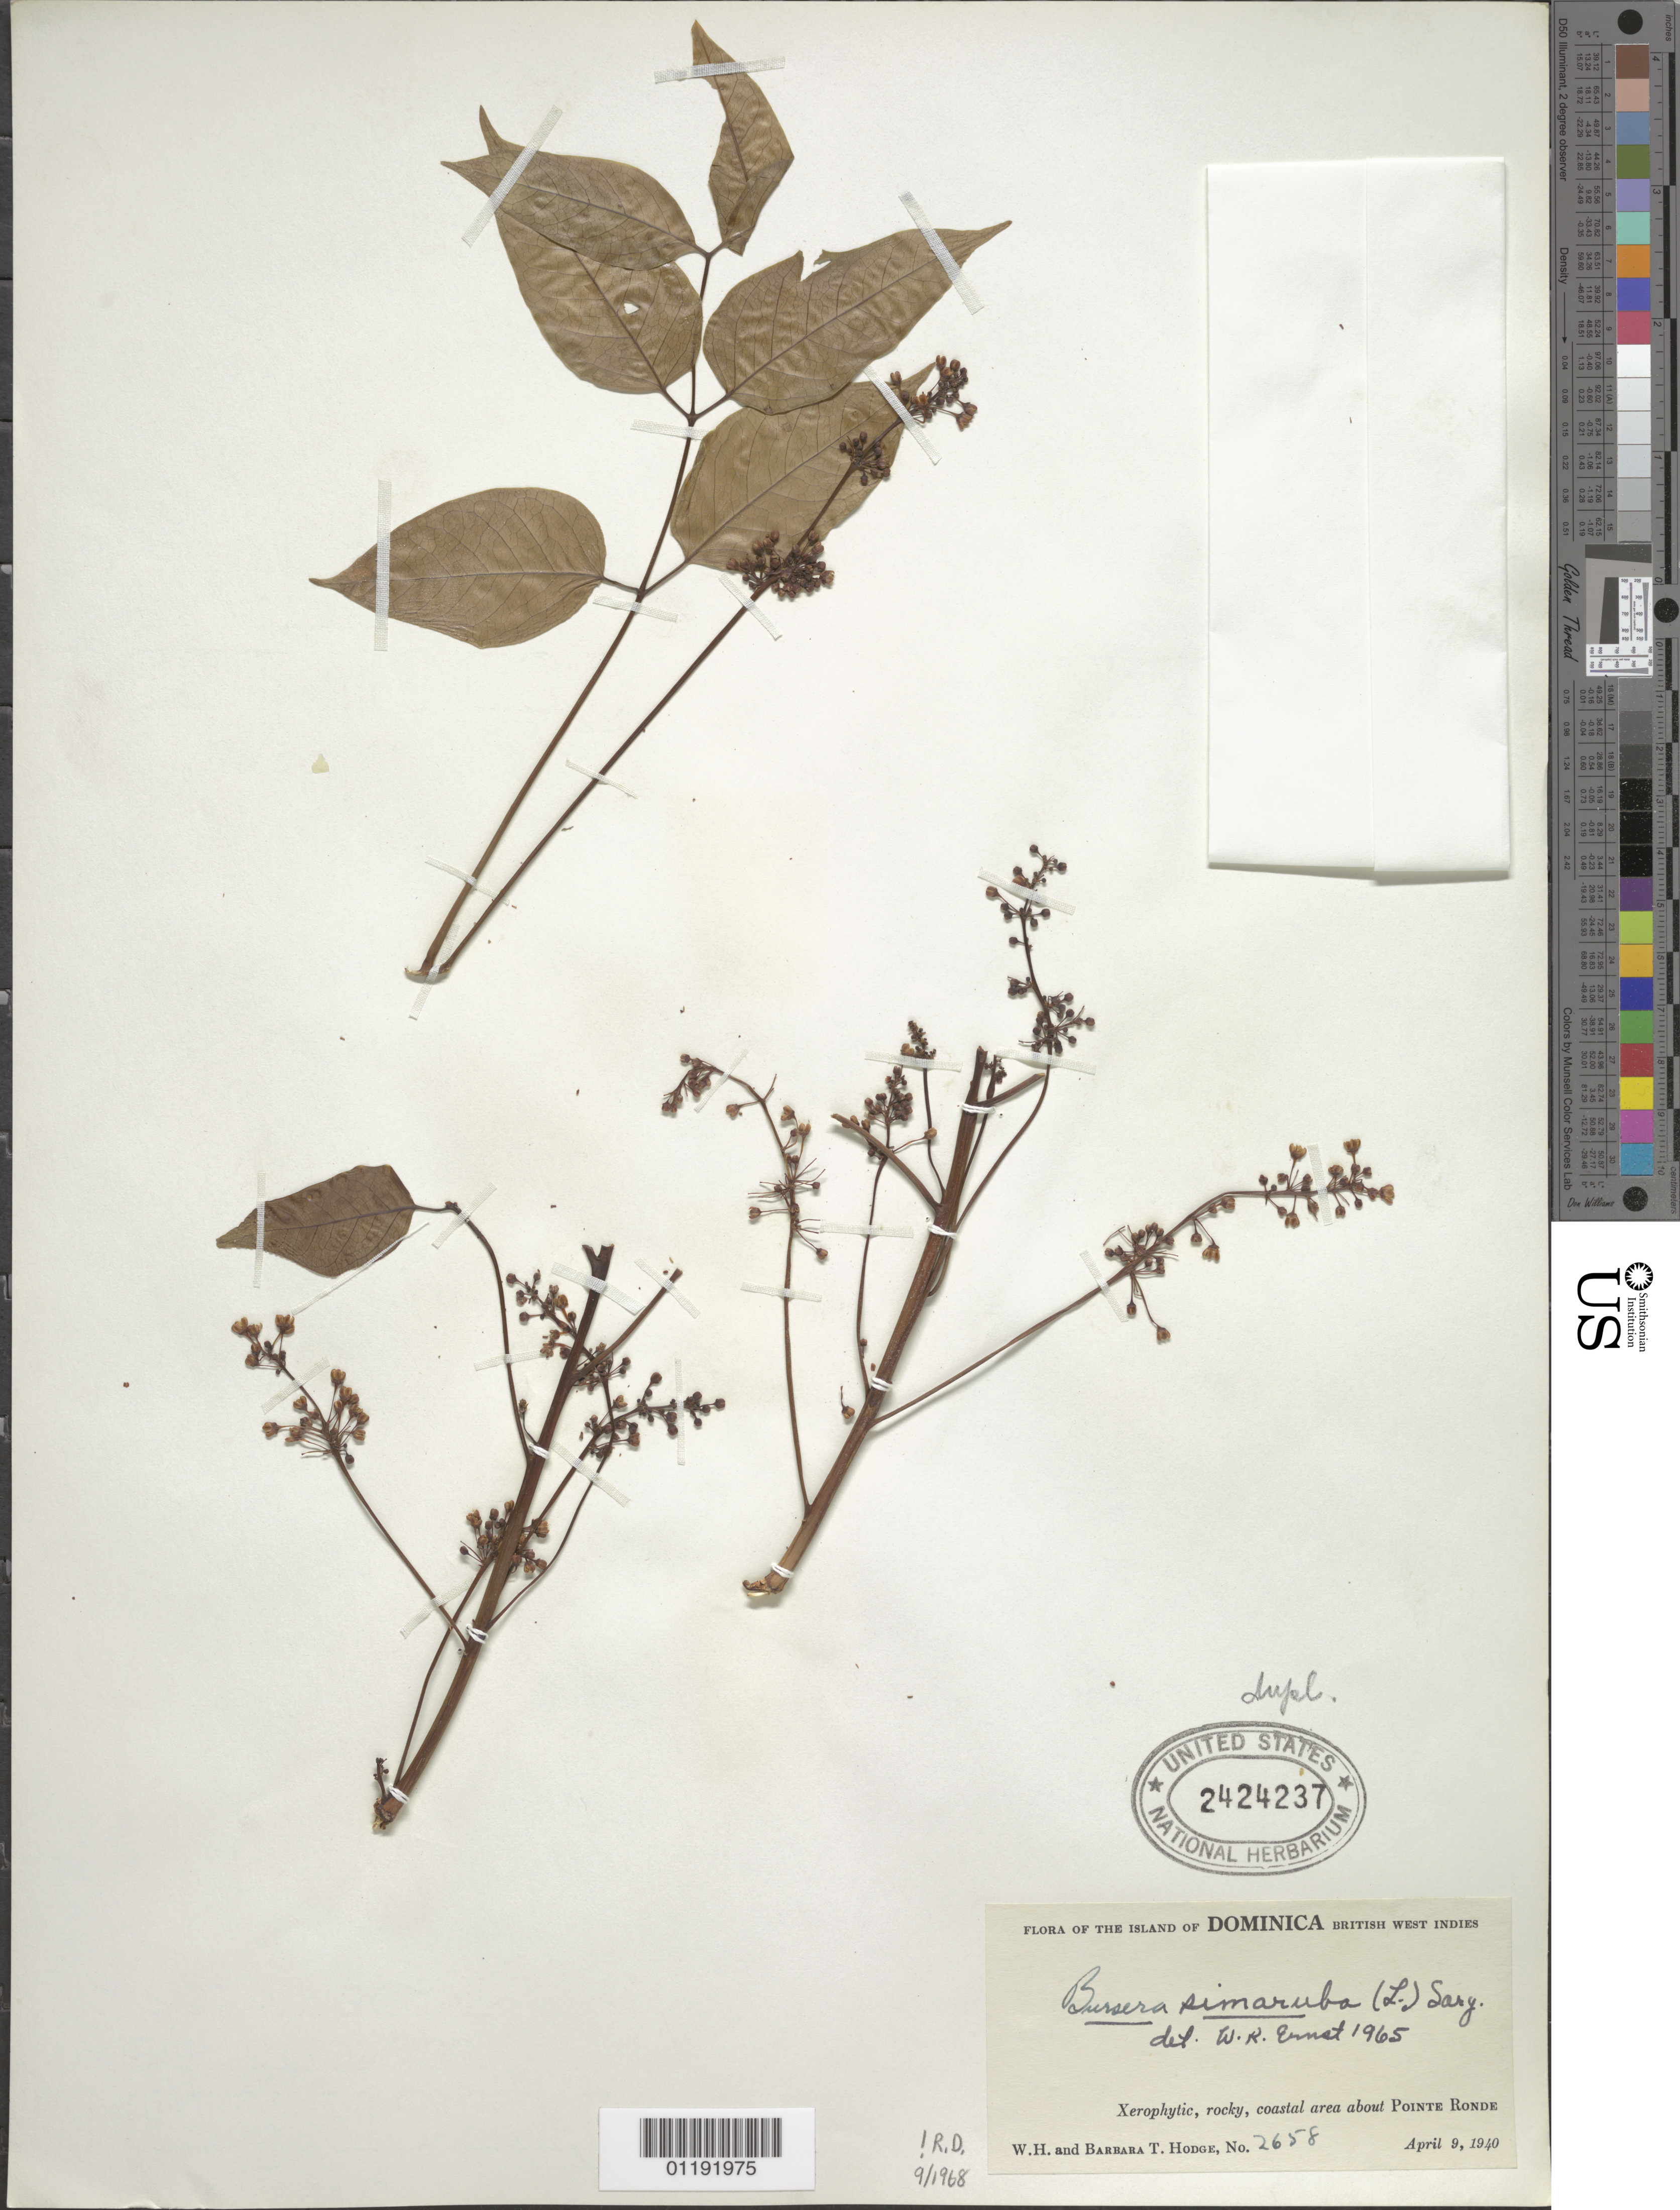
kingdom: Plantae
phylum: Tracheophyta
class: Magnoliopsida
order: Sapindales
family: Burseraceae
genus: Bursera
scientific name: Bursera simaruba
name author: (L.) Sarg.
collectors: W. Hodge & B. Hodge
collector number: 2658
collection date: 1940-04-09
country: Dominica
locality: coastal area around Pointe Ronde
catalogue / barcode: US 2424237